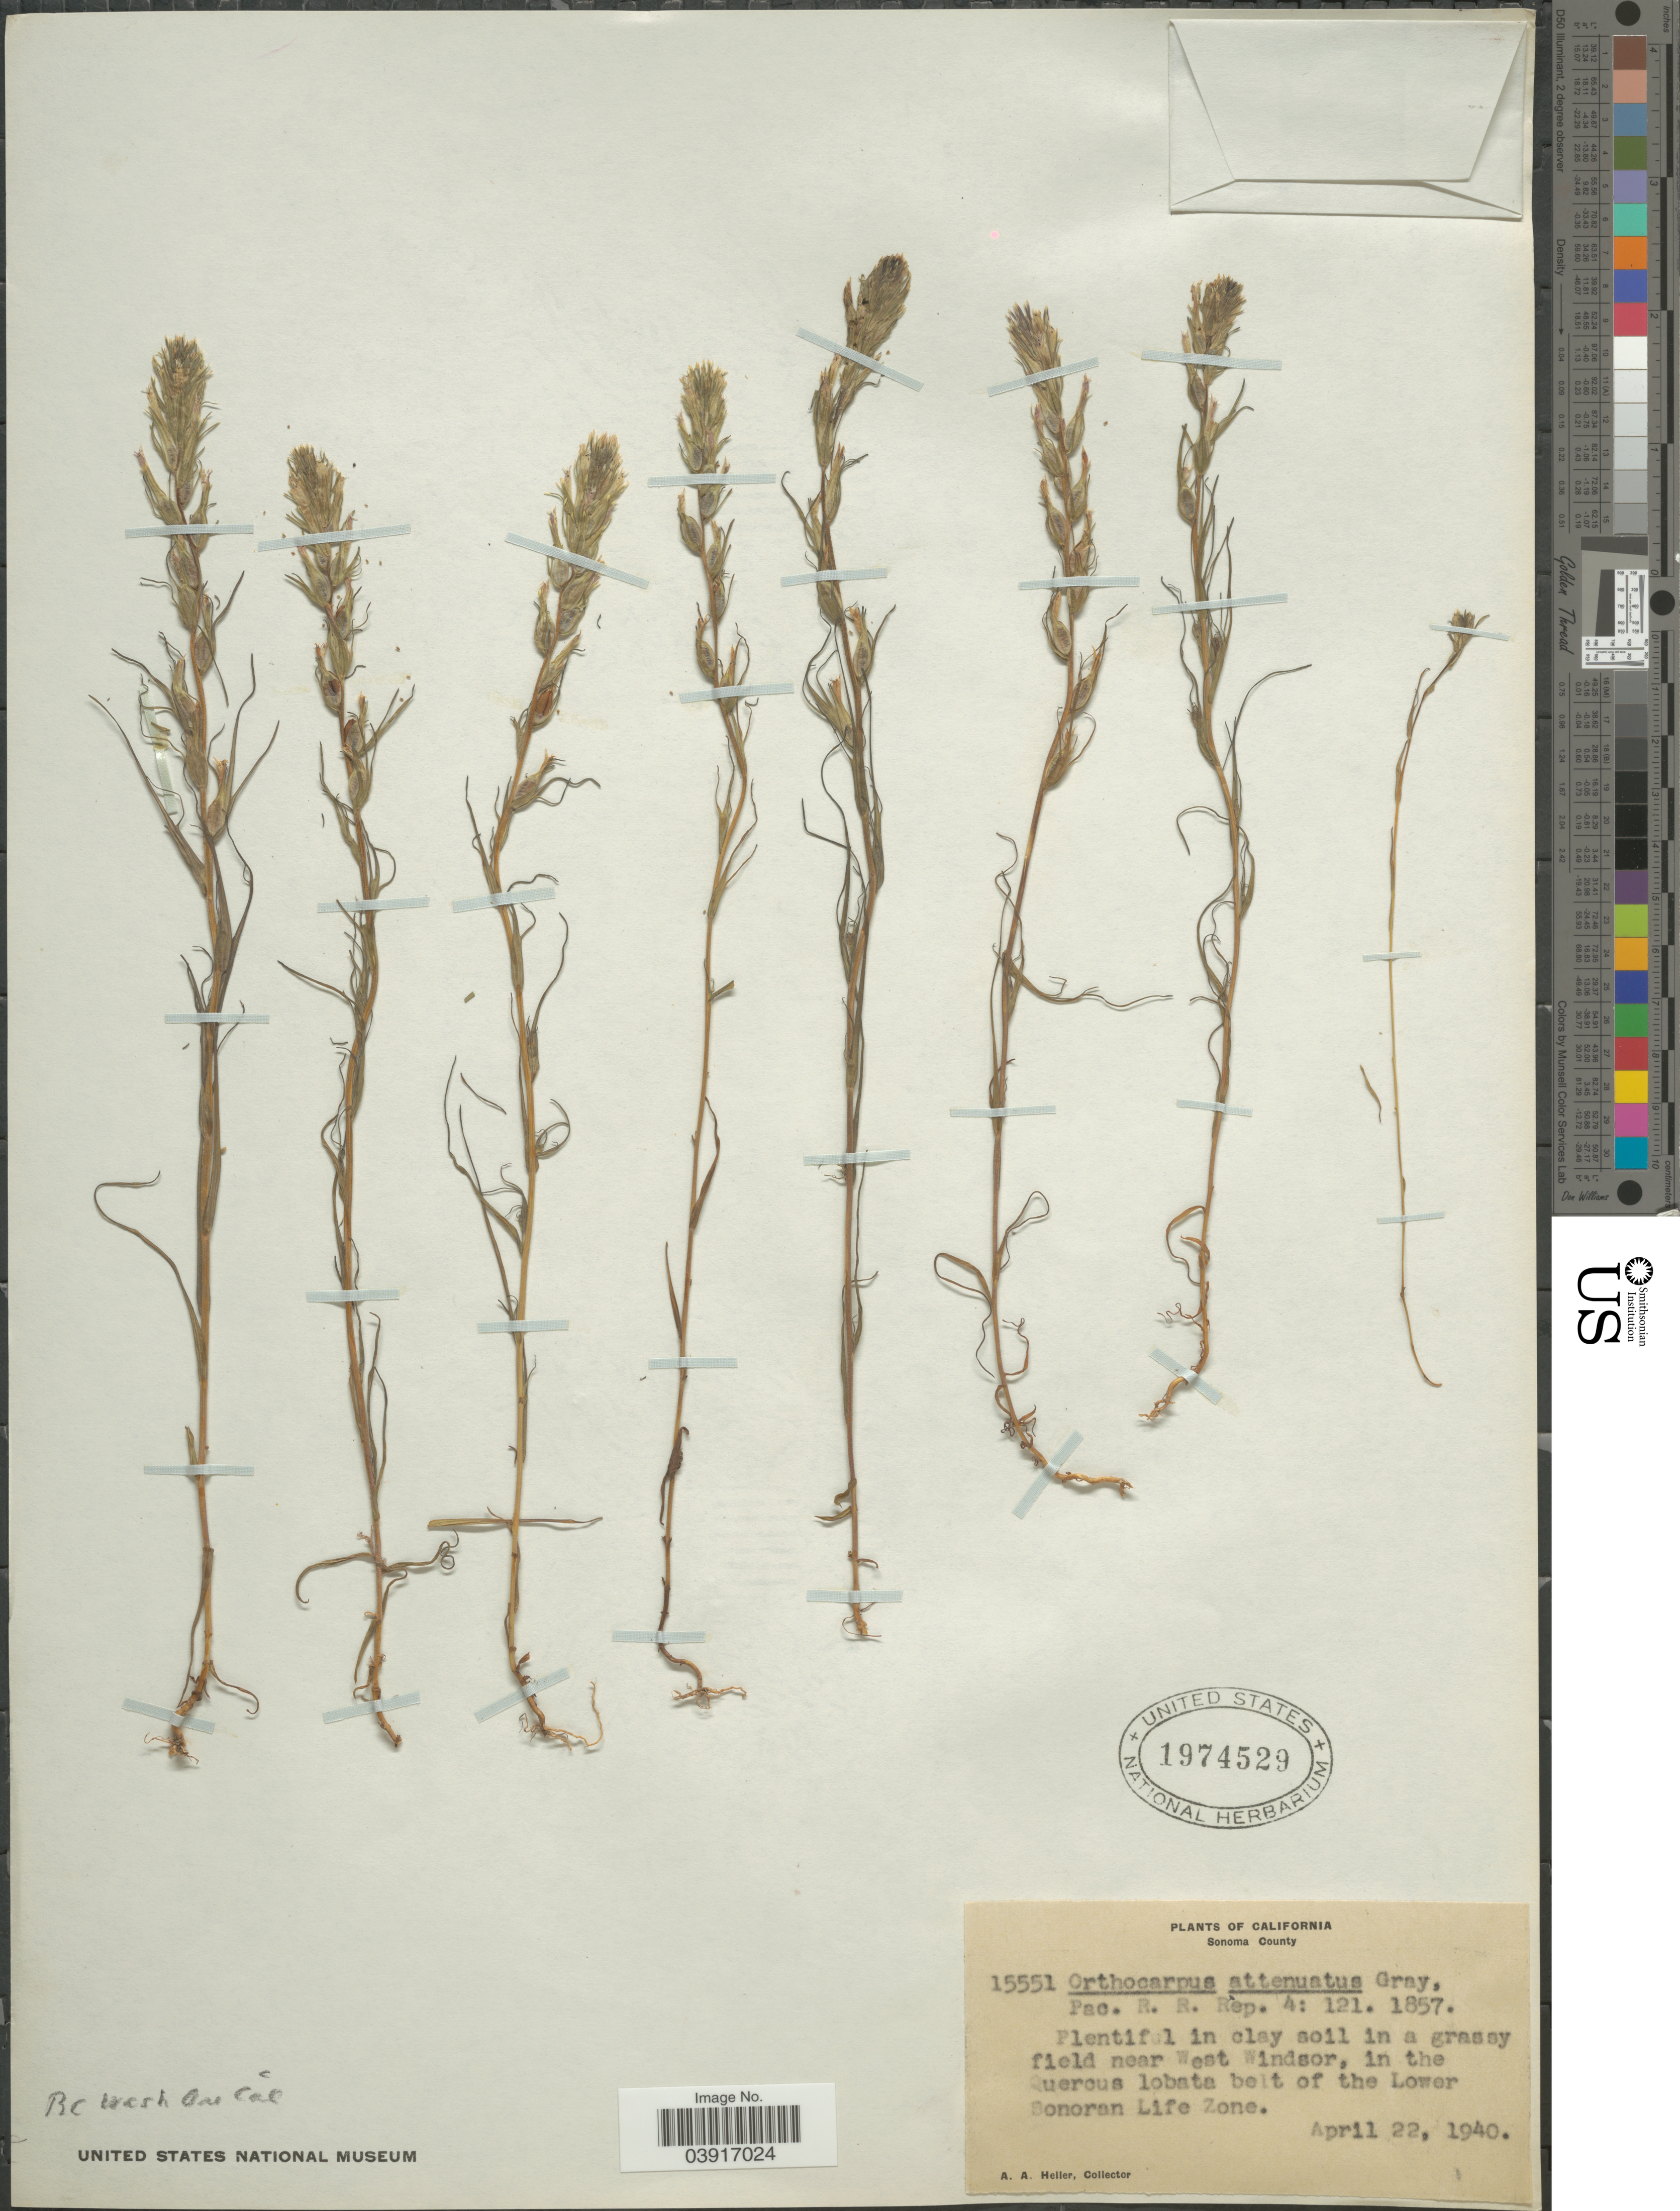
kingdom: Plantae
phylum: Tracheophyta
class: Magnoliopsida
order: Lamiales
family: Orobanchaceae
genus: Orthocarpus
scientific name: Orthocarpus attenuatus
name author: A. Gray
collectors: A. A. Heller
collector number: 15551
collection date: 1940-04-22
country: United States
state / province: California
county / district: Sonoma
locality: Sonoma County. Grassy field near West Windsor, in the Quercus lobata belt of the Lower Sonoran Life Zone.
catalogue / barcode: US 1974529